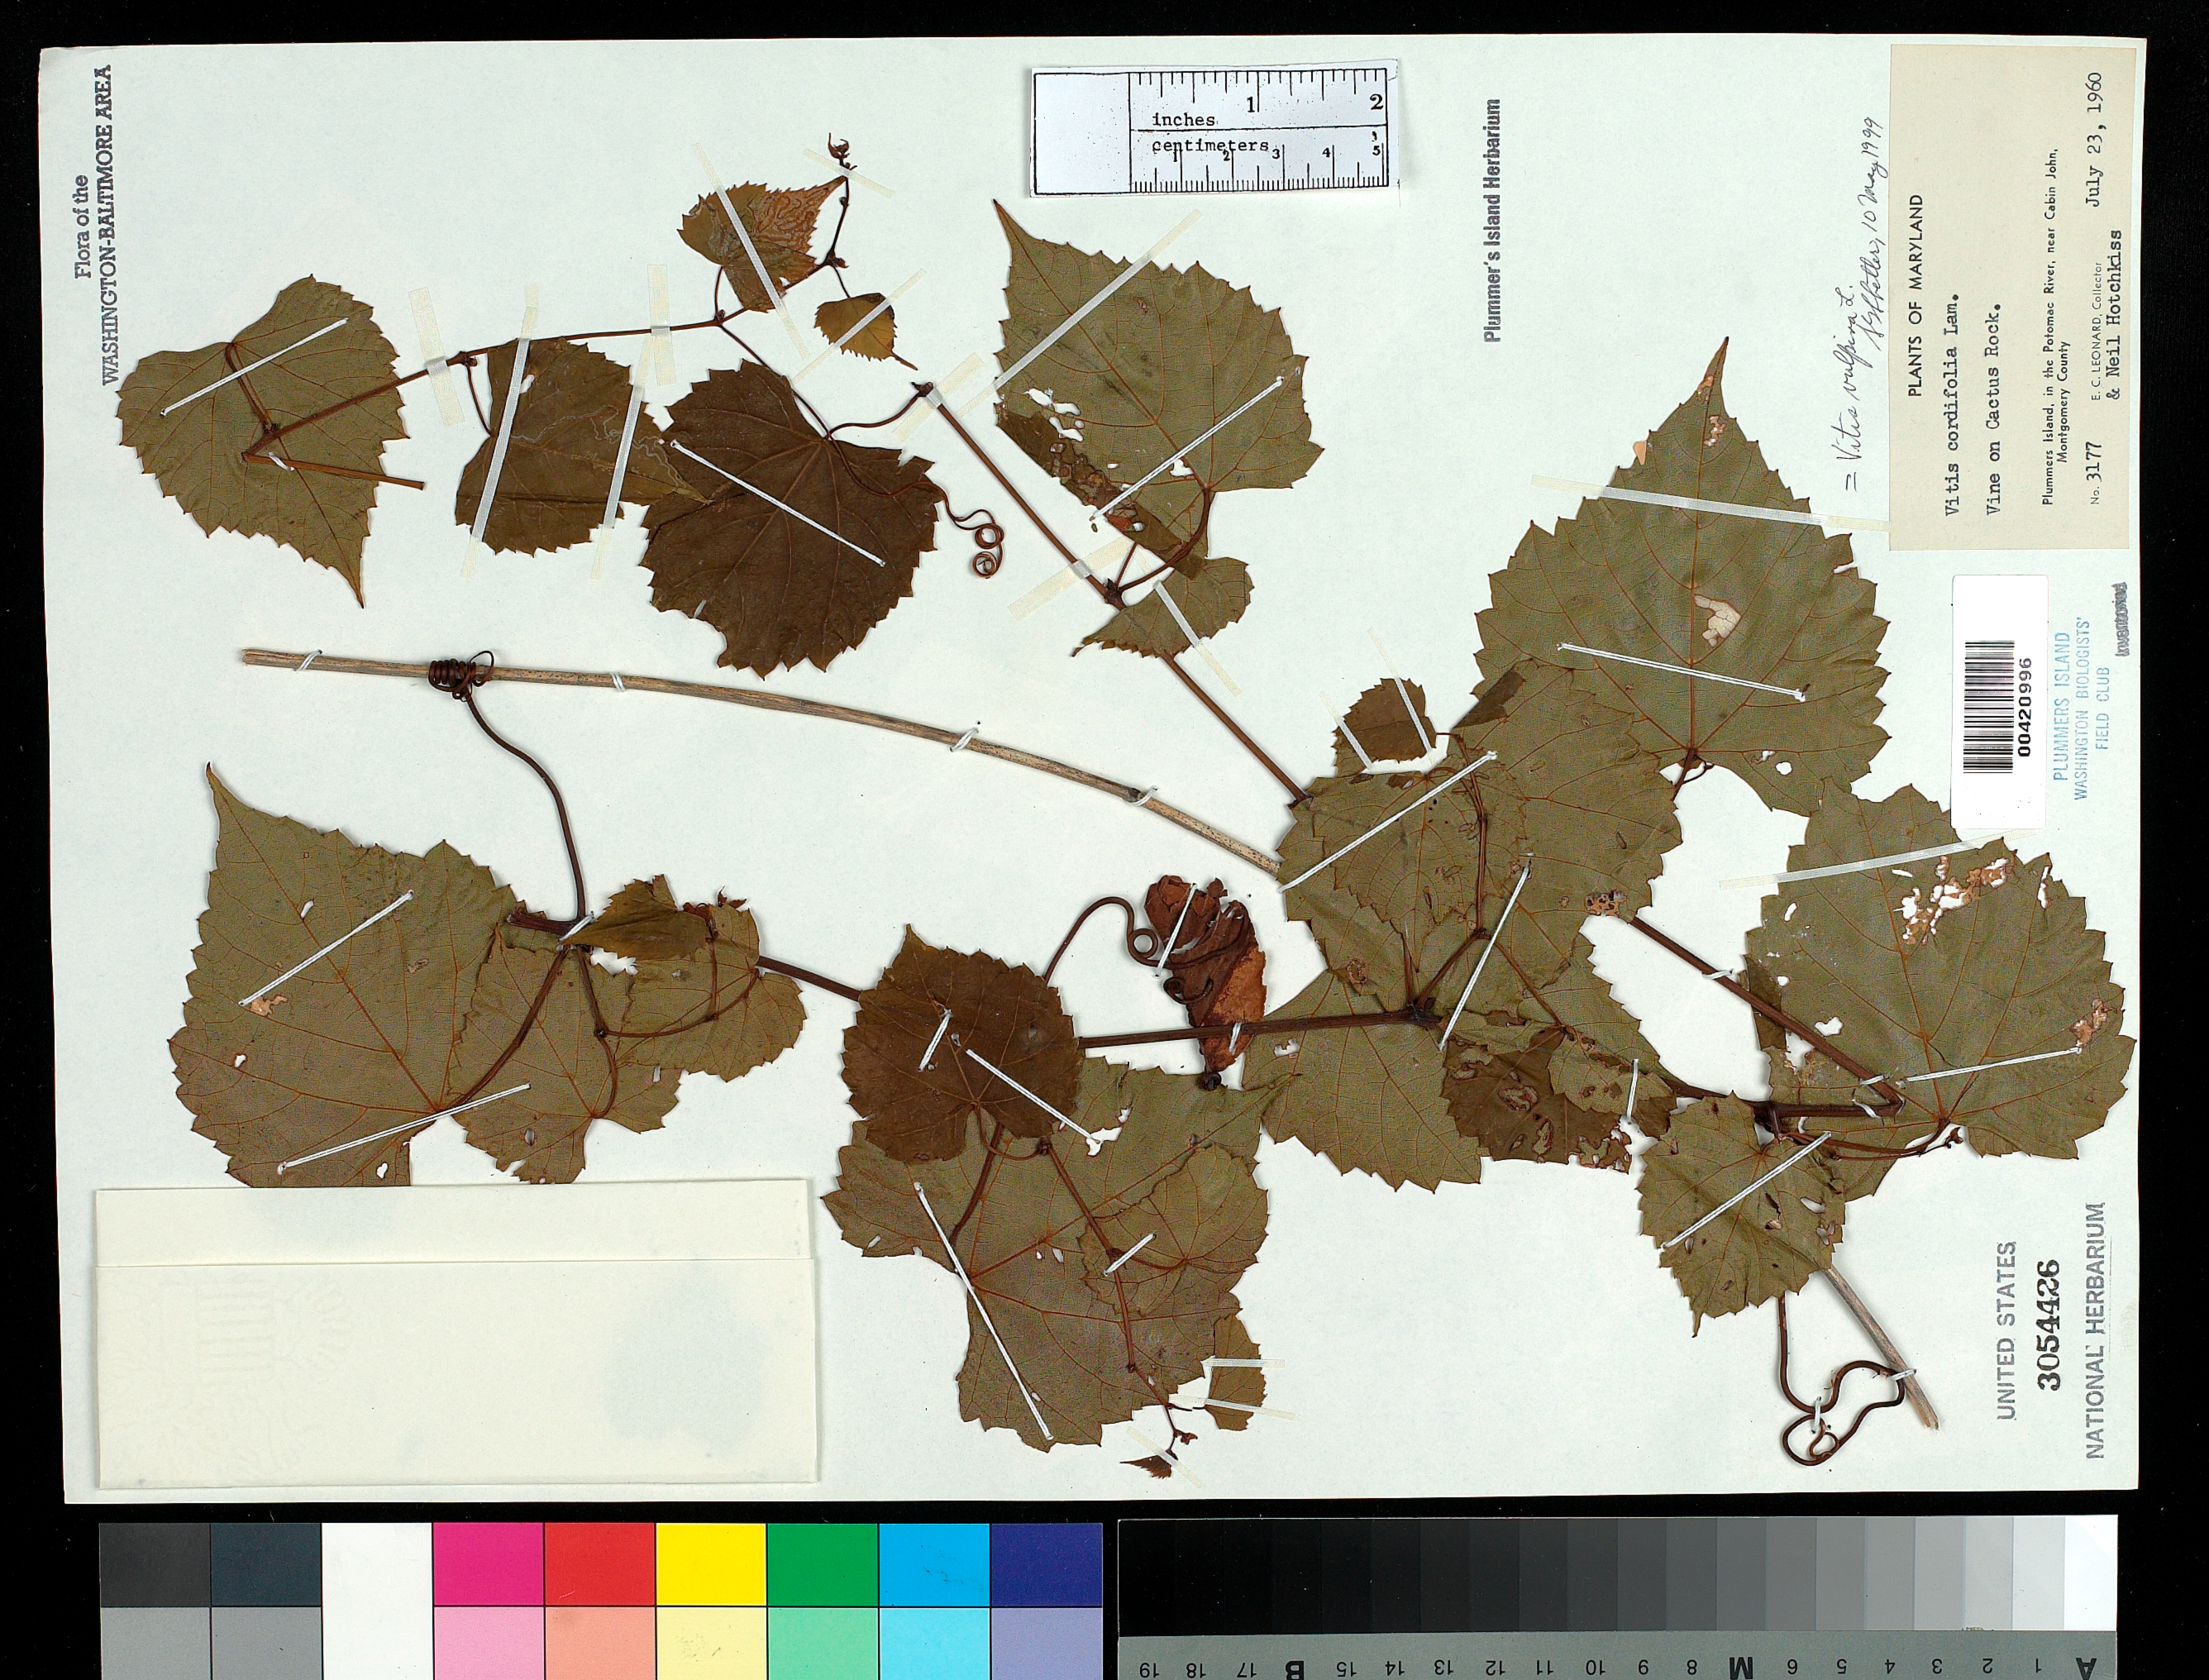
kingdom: Plantae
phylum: Tracheophyta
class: Magnoliopsida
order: Vitales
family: Vitaceae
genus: Vitis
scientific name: Vitis vulpina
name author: L.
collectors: E. C. Leonard & N. Hotchkiss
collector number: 3177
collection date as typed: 23 Jul 1960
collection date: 1960-07-23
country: United States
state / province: Maryland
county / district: Montgomery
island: Plummers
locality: Plummer's Island; Cactus Rock C. & O. Canal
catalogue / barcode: US 3054426